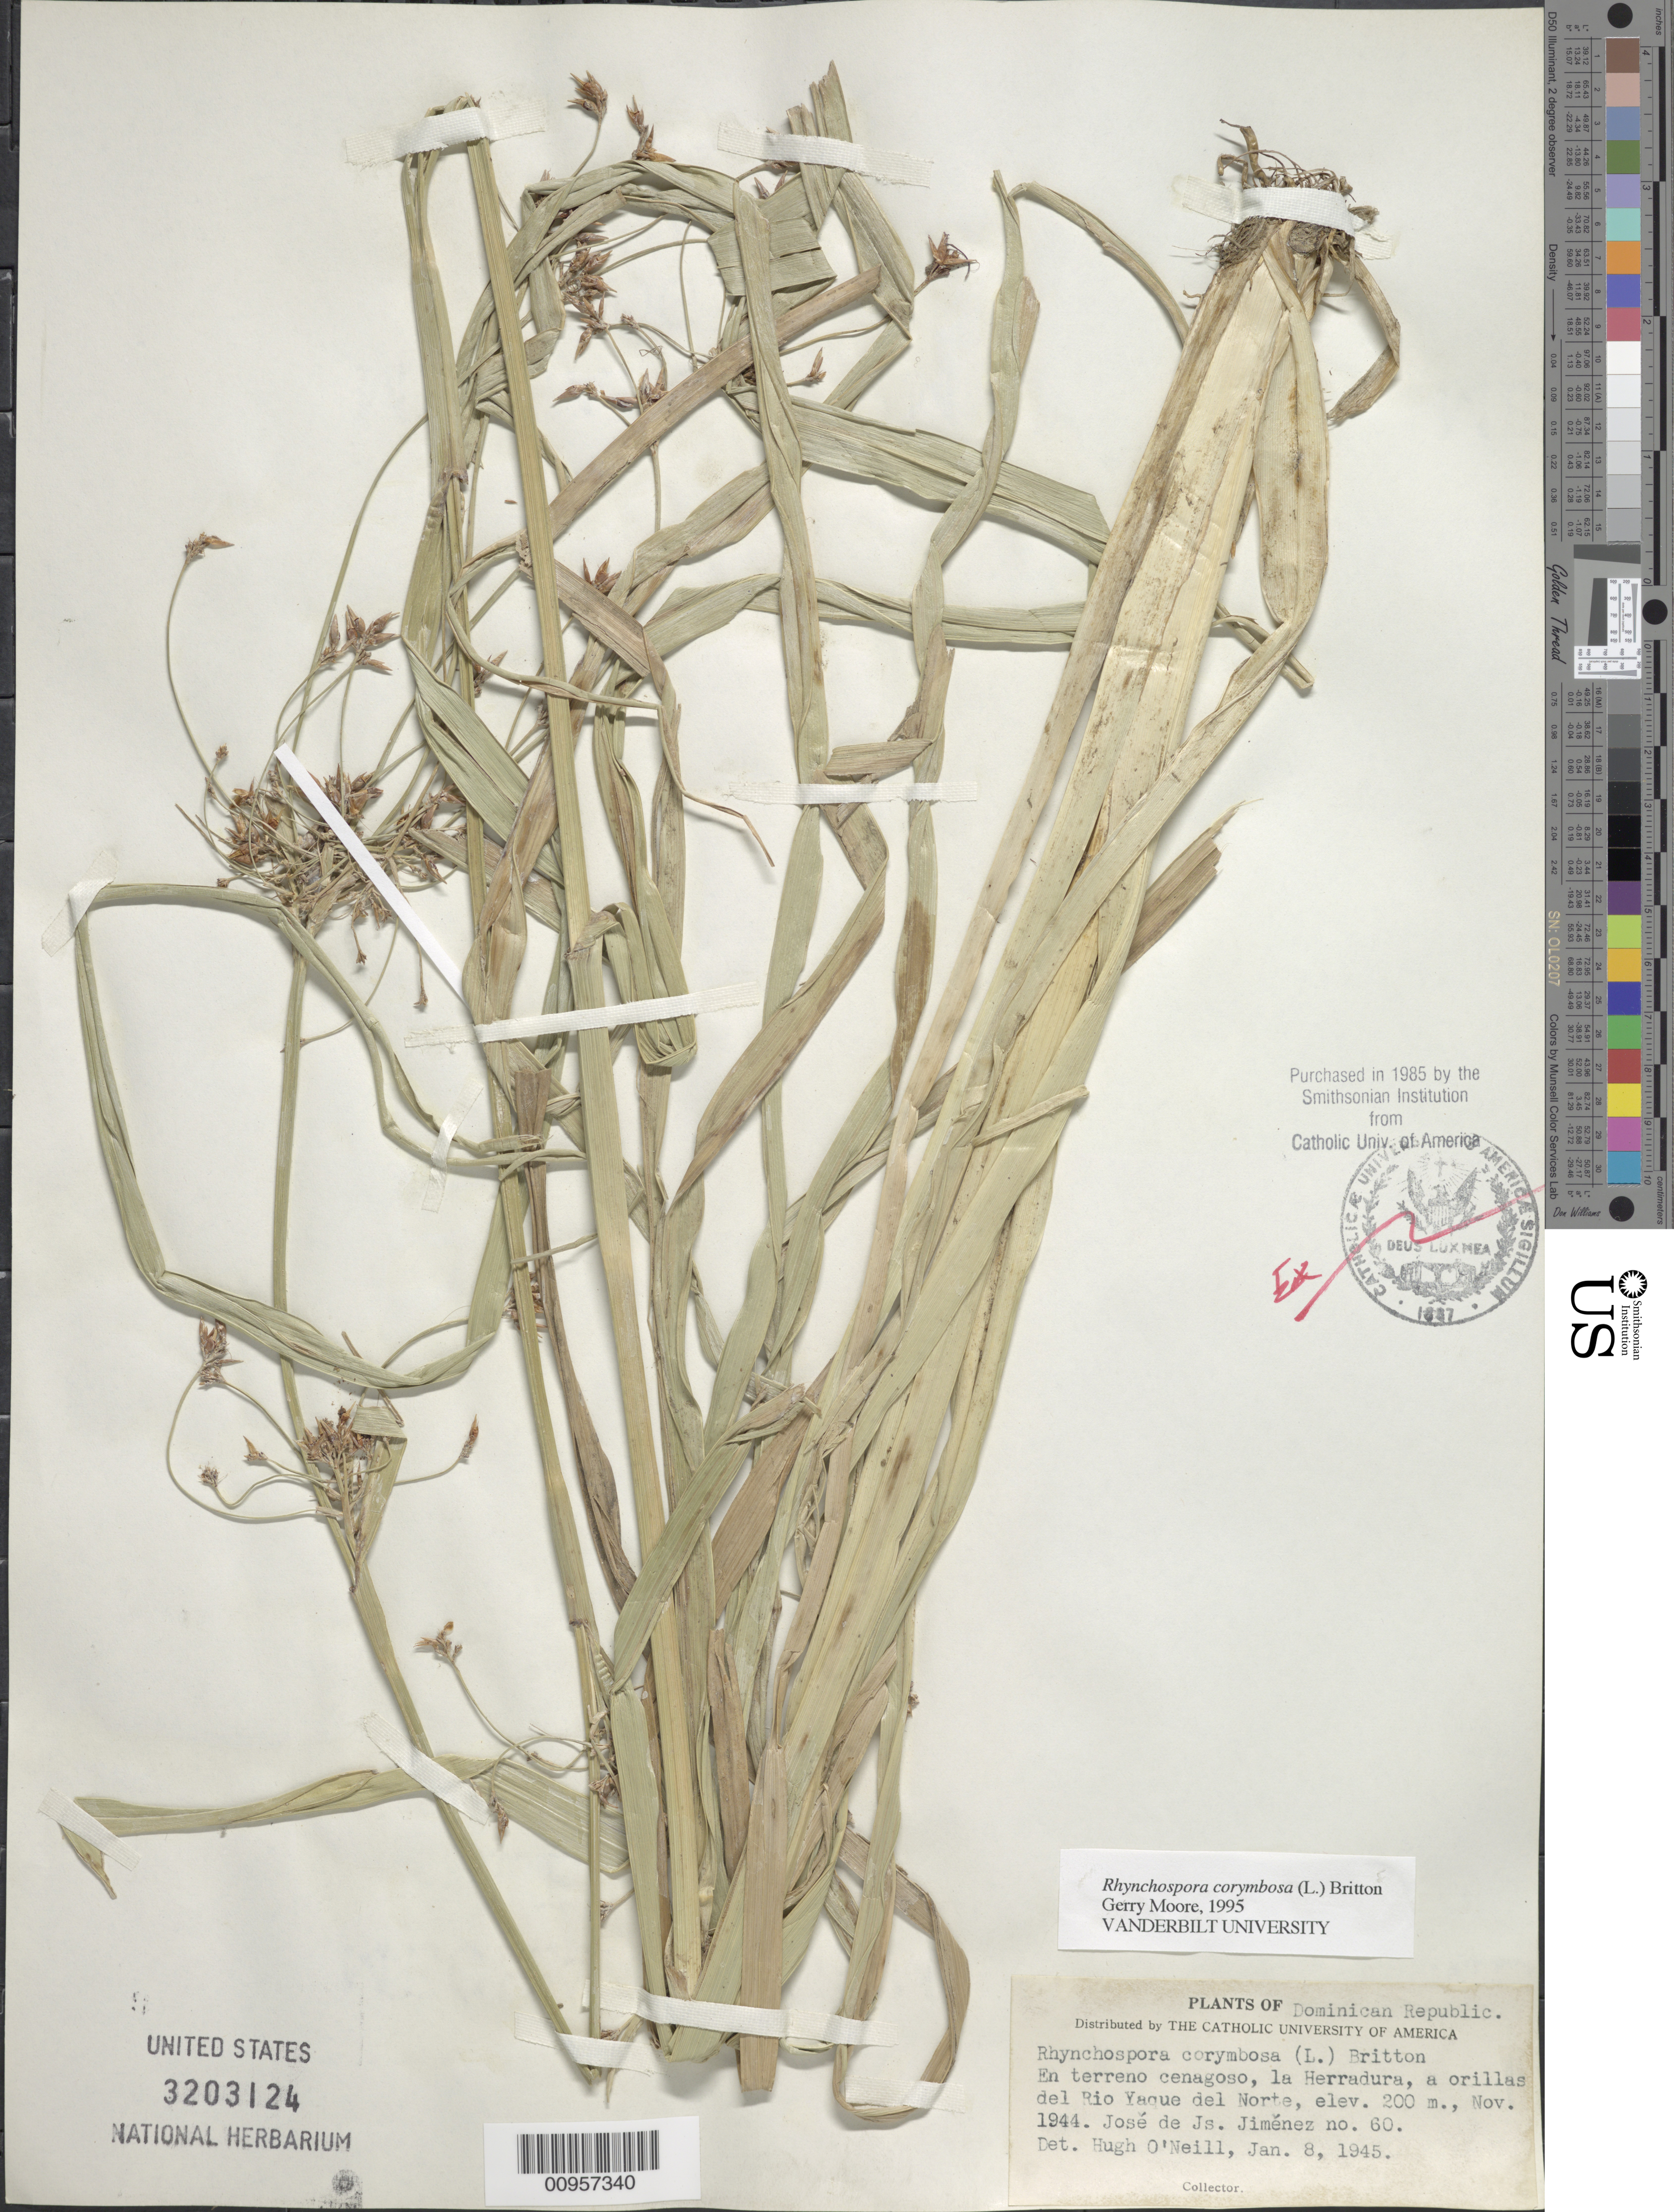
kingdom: Plantae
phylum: Tracheophyta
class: Liliopsida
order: Poales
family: Cyperaceae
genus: Rhynchospora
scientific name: Rhynchospora corymbosa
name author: (L.) Britton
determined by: Moore, G.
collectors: J. J. Jiménez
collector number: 60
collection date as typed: Nov 1944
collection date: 1944-11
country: Dominican Republic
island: Hispaniola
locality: La Herradura, a orillas del Rio Yaque del Norte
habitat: En terreno cenagoso, a orillas del rio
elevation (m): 200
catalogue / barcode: US 3203124